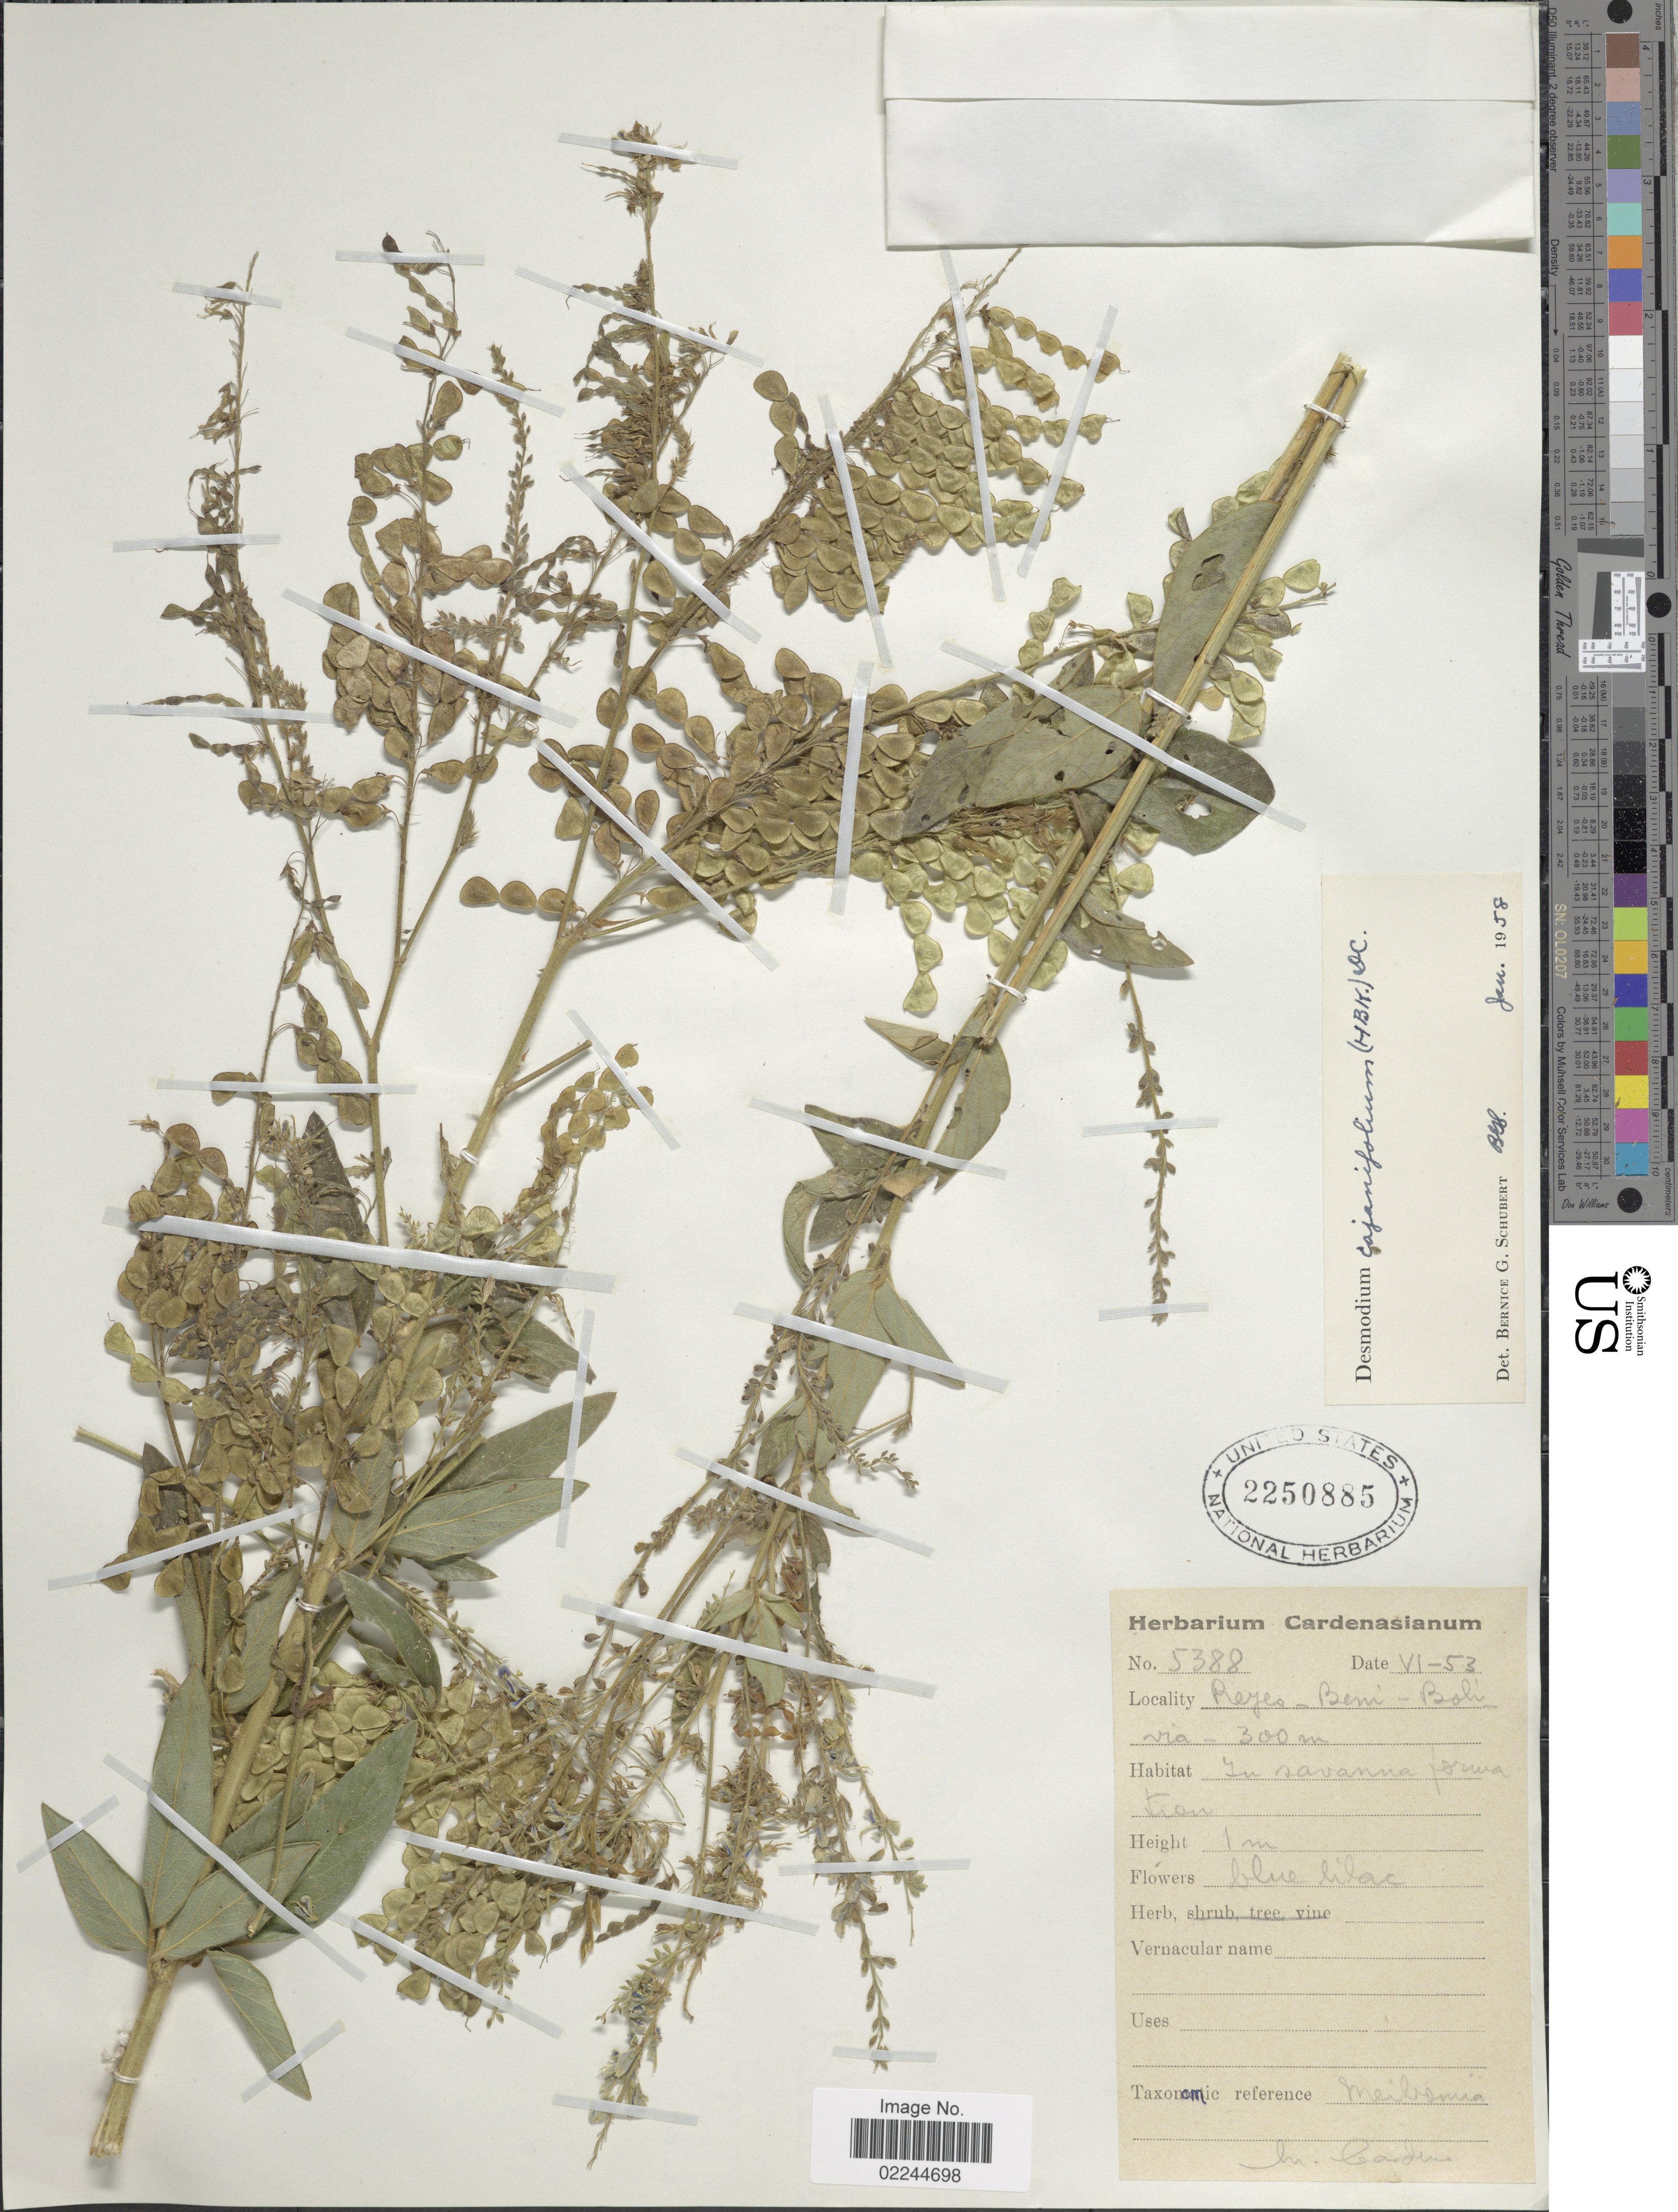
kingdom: Plantae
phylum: Tracheophyta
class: Magnoliopsida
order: Fabales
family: Fabaceae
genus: Desmodium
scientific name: Desmodium cajanifolium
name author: (Kunth) DC.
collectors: M. Cárdenas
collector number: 5388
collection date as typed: Transcribed d/m/y: /6/53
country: Bolivia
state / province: Beni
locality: Reyes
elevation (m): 300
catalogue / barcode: US 2250885